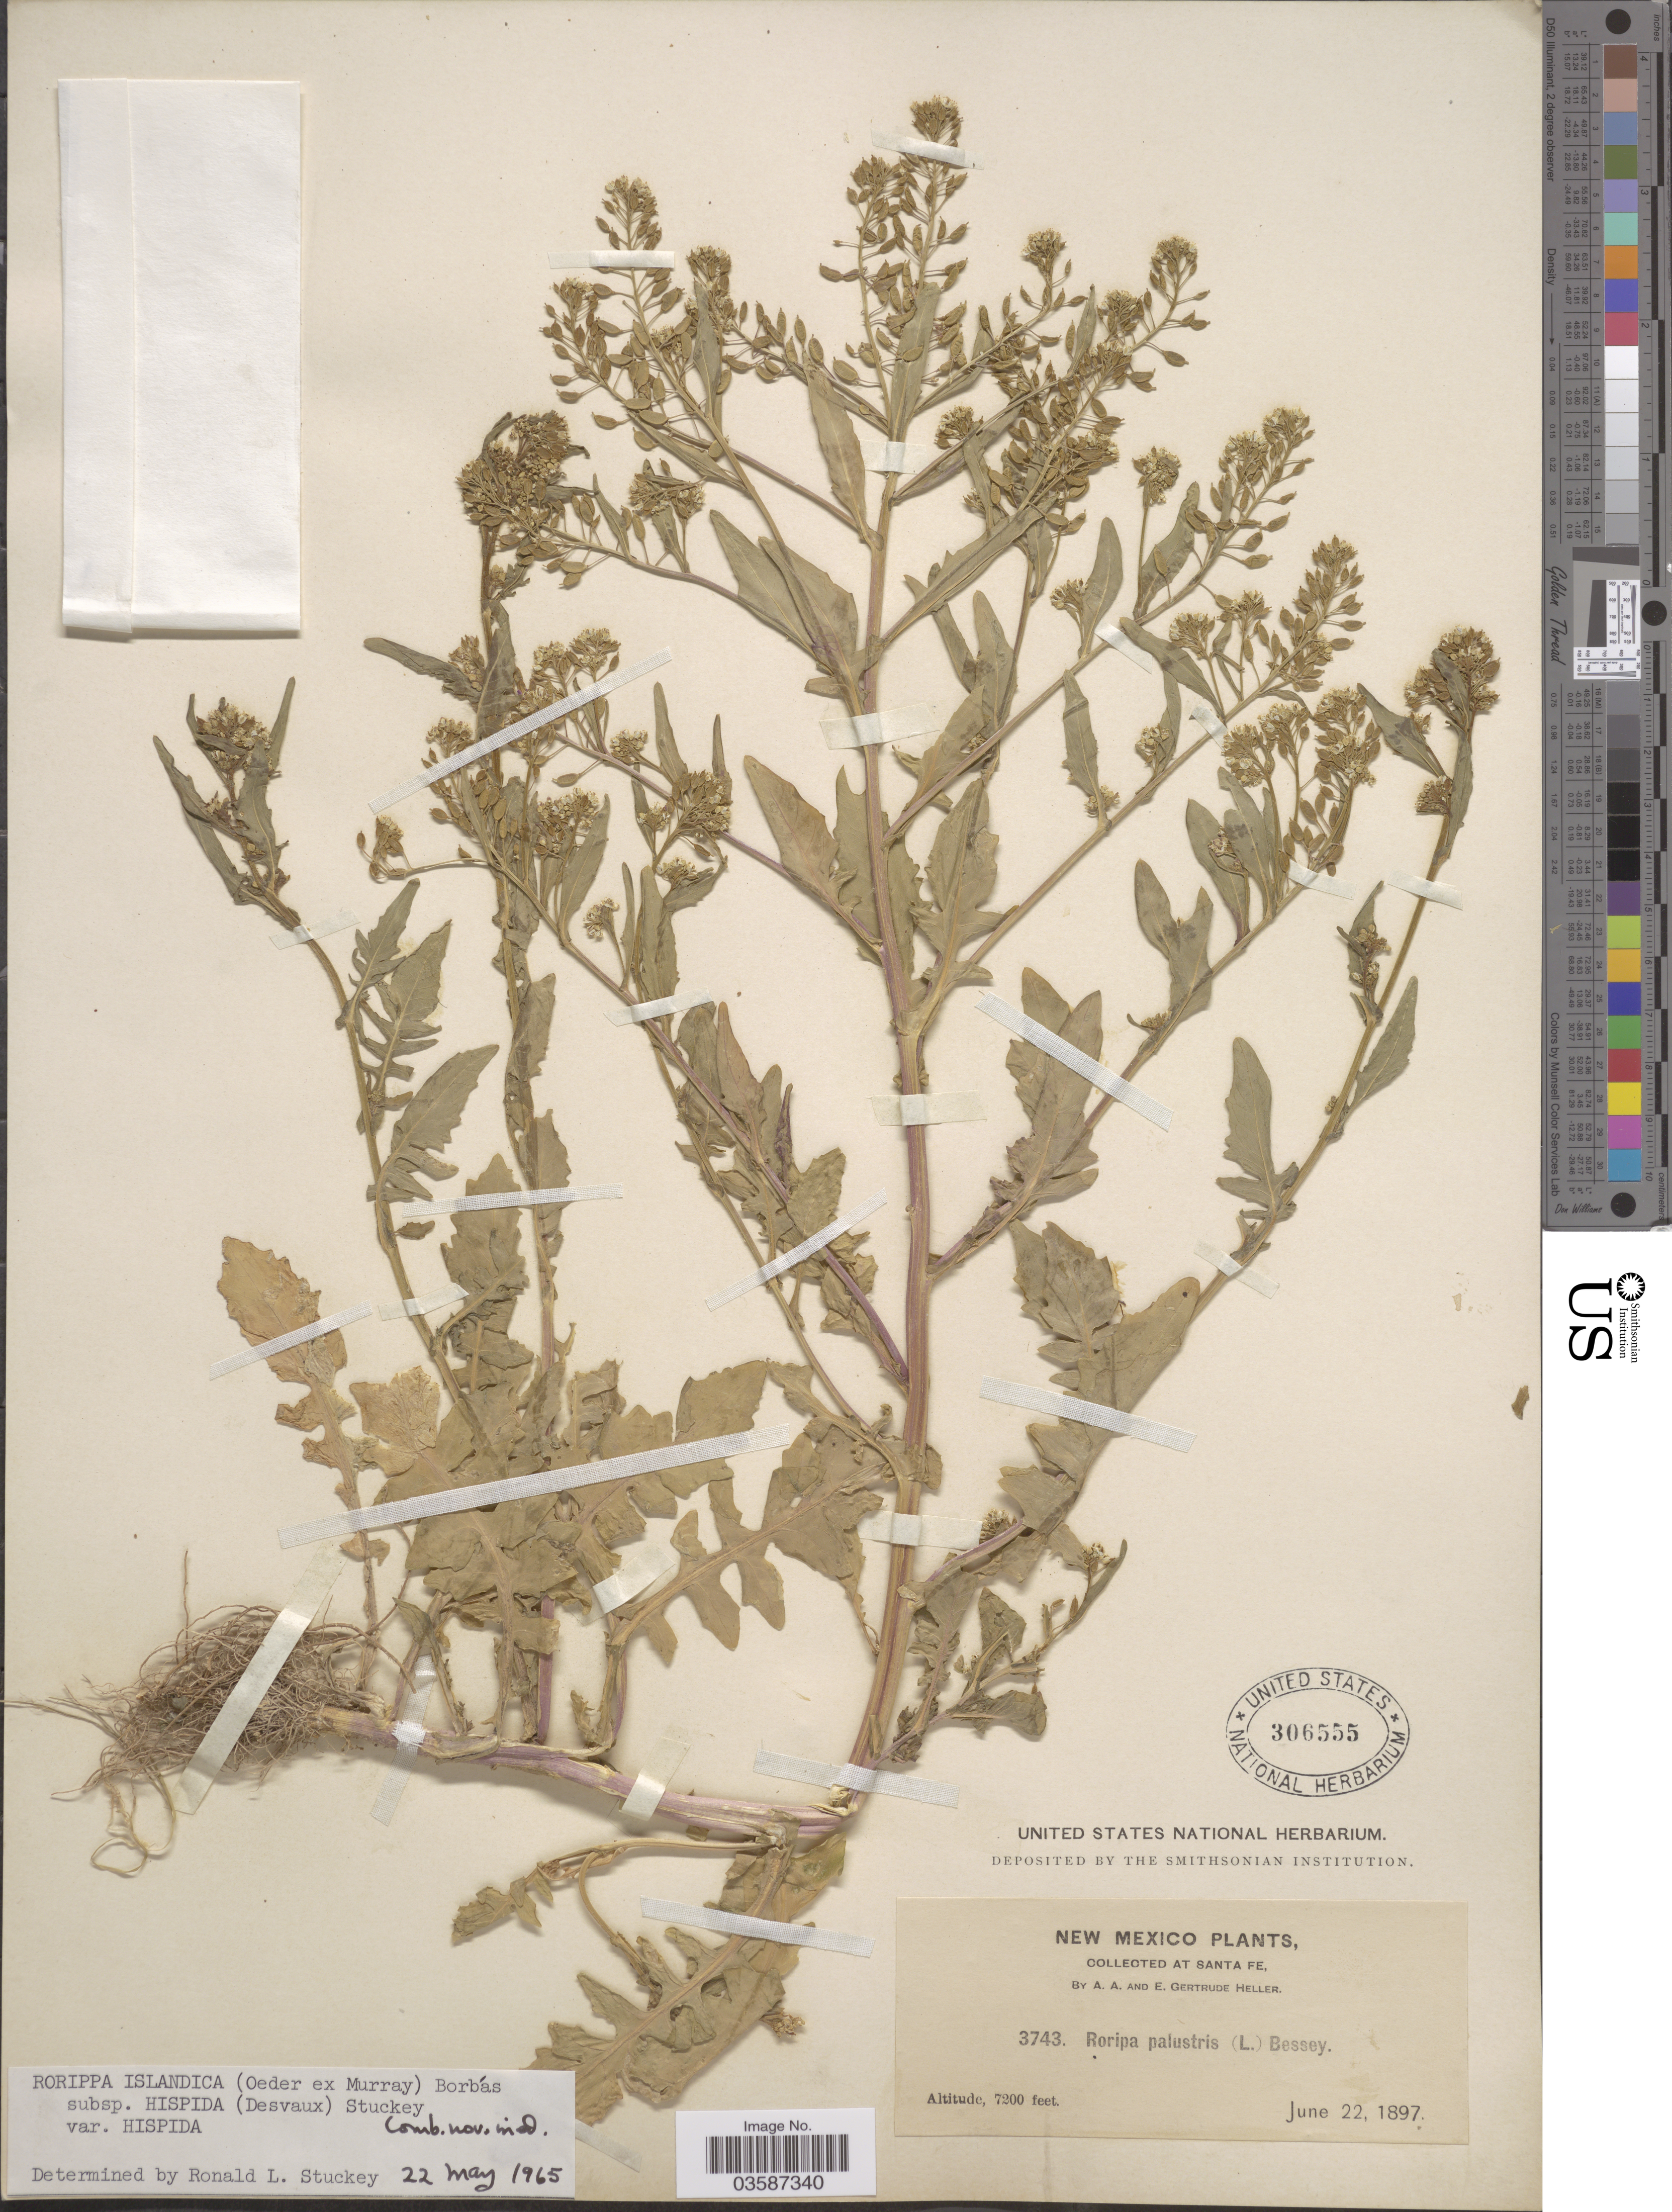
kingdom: Plantae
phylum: Tracheophyta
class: Magnoliopsida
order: Brassicales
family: Brassicaceae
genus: Rorippa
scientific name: Rorippa islandica var. hispida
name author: (Desv.) Butters & Abbe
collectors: A. A. Heller & E. Gertrude Heller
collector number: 3743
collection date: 1897-06-22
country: United States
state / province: New Mexico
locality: Santa Fe.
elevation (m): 2195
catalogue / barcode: US 306555